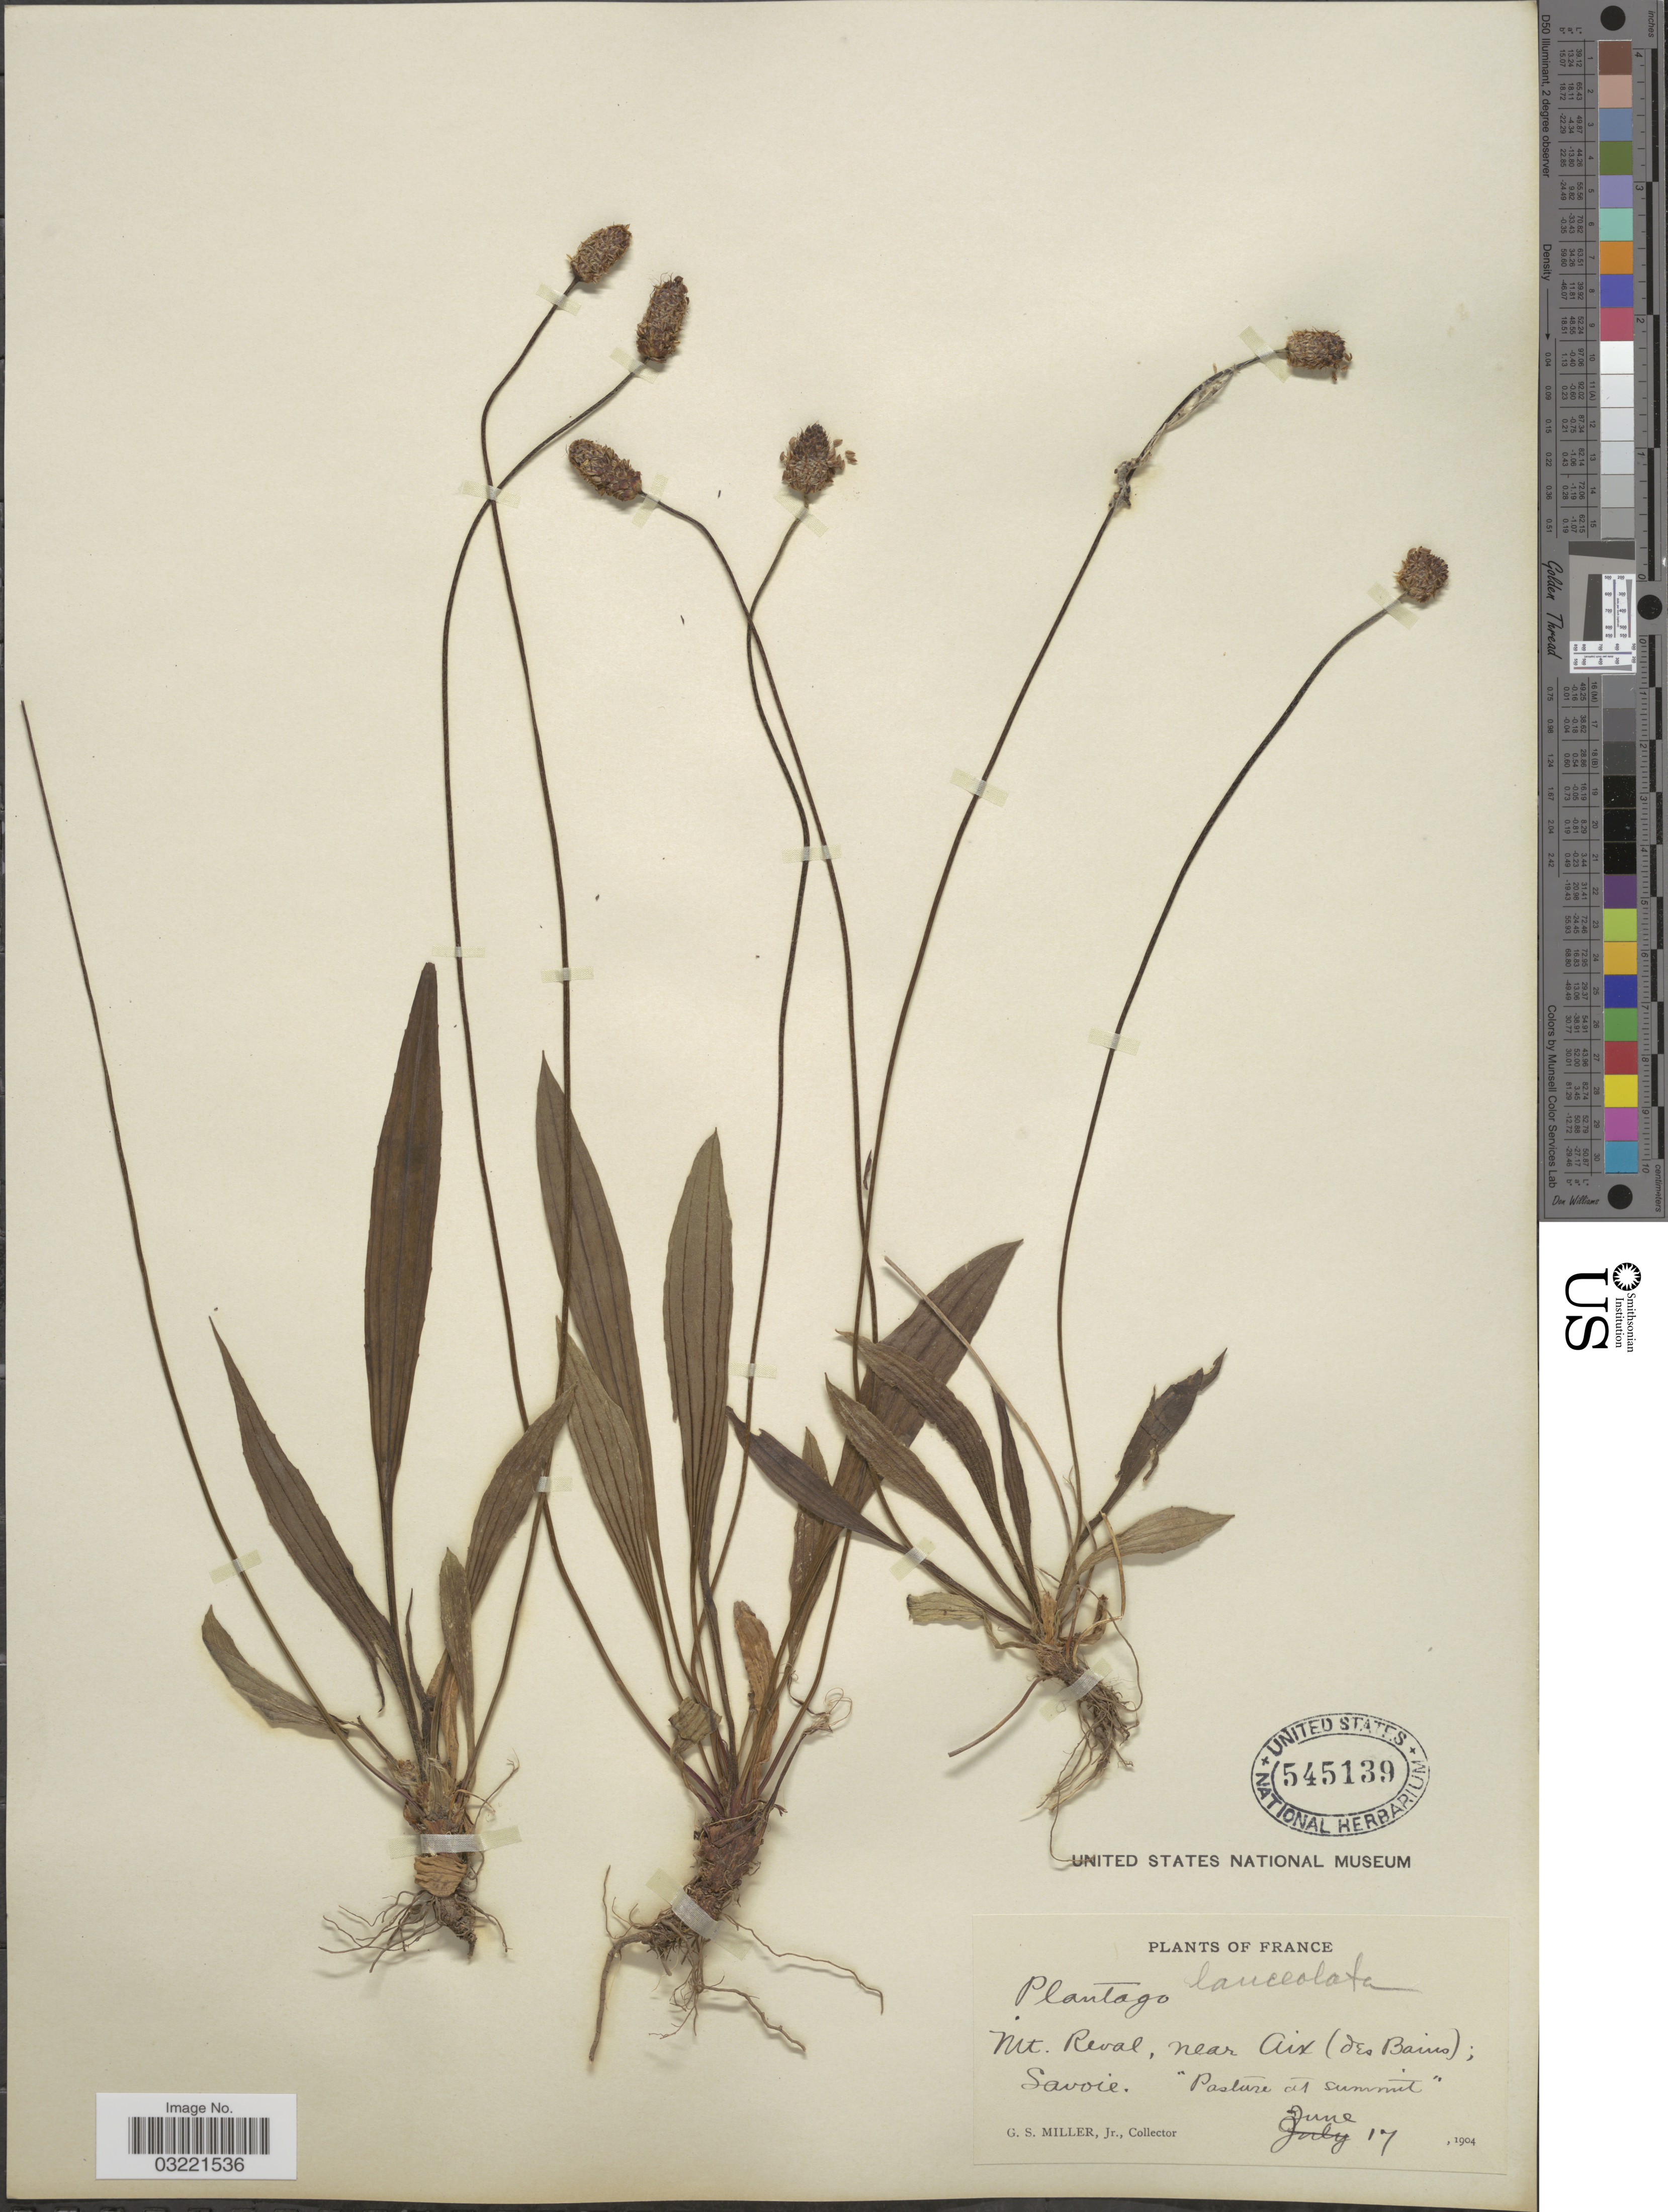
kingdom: Plantae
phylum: Tracheophyta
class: Magnoliopsida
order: Lamiales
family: Plantaginaceae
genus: Plantago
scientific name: Plantago lanceolata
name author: L.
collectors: G. S. Miller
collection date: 1904-06-17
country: France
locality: Mt. Reval, near Aix (des Bains); Savoie.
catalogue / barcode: US 545139